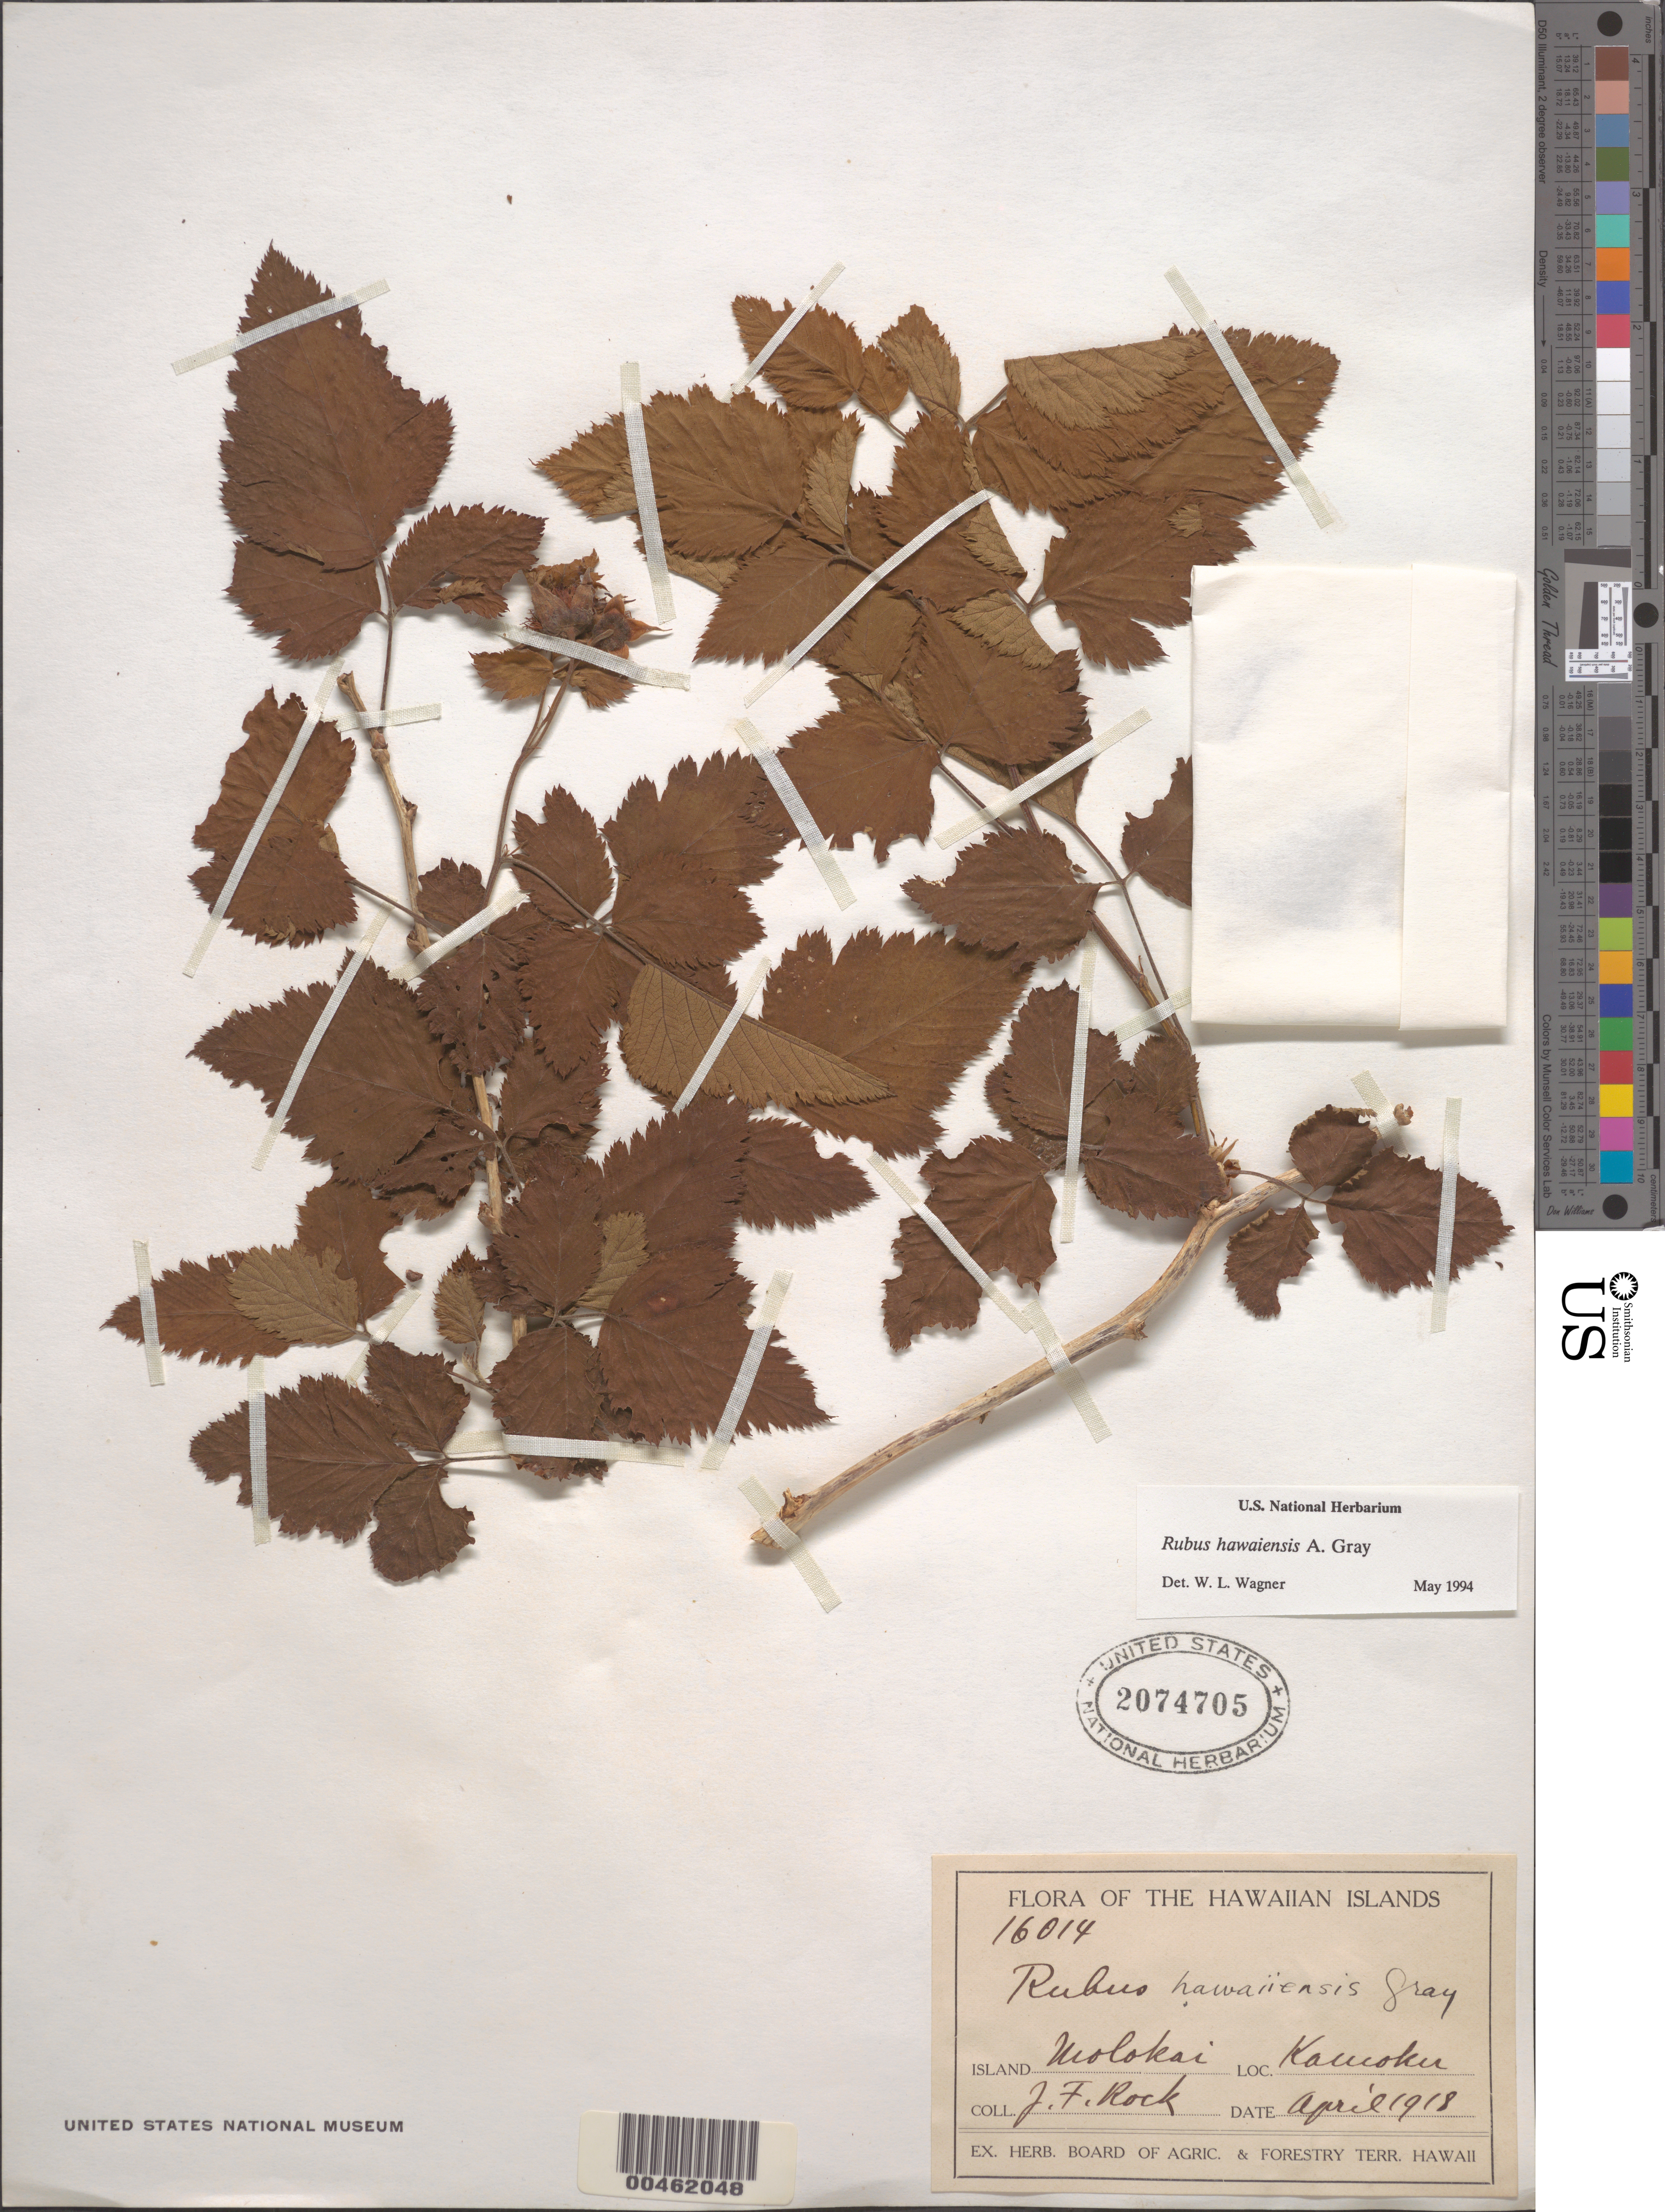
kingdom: Plantae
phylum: Tracheophyta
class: Magnoliopsida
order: Rosales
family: Rosaceae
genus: Rubus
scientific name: Rubus hawaiensis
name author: A. Gray in Wilkes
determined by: Wagner, W. L., (BOT), Smithsonian Institution - National Museum of Natural History (UNITED STATES)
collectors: J. F. Rock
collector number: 16014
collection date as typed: Apr 1918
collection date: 1918-04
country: United States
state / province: Hawaii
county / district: Maui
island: Moloka'i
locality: Kamoku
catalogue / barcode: US 2074705